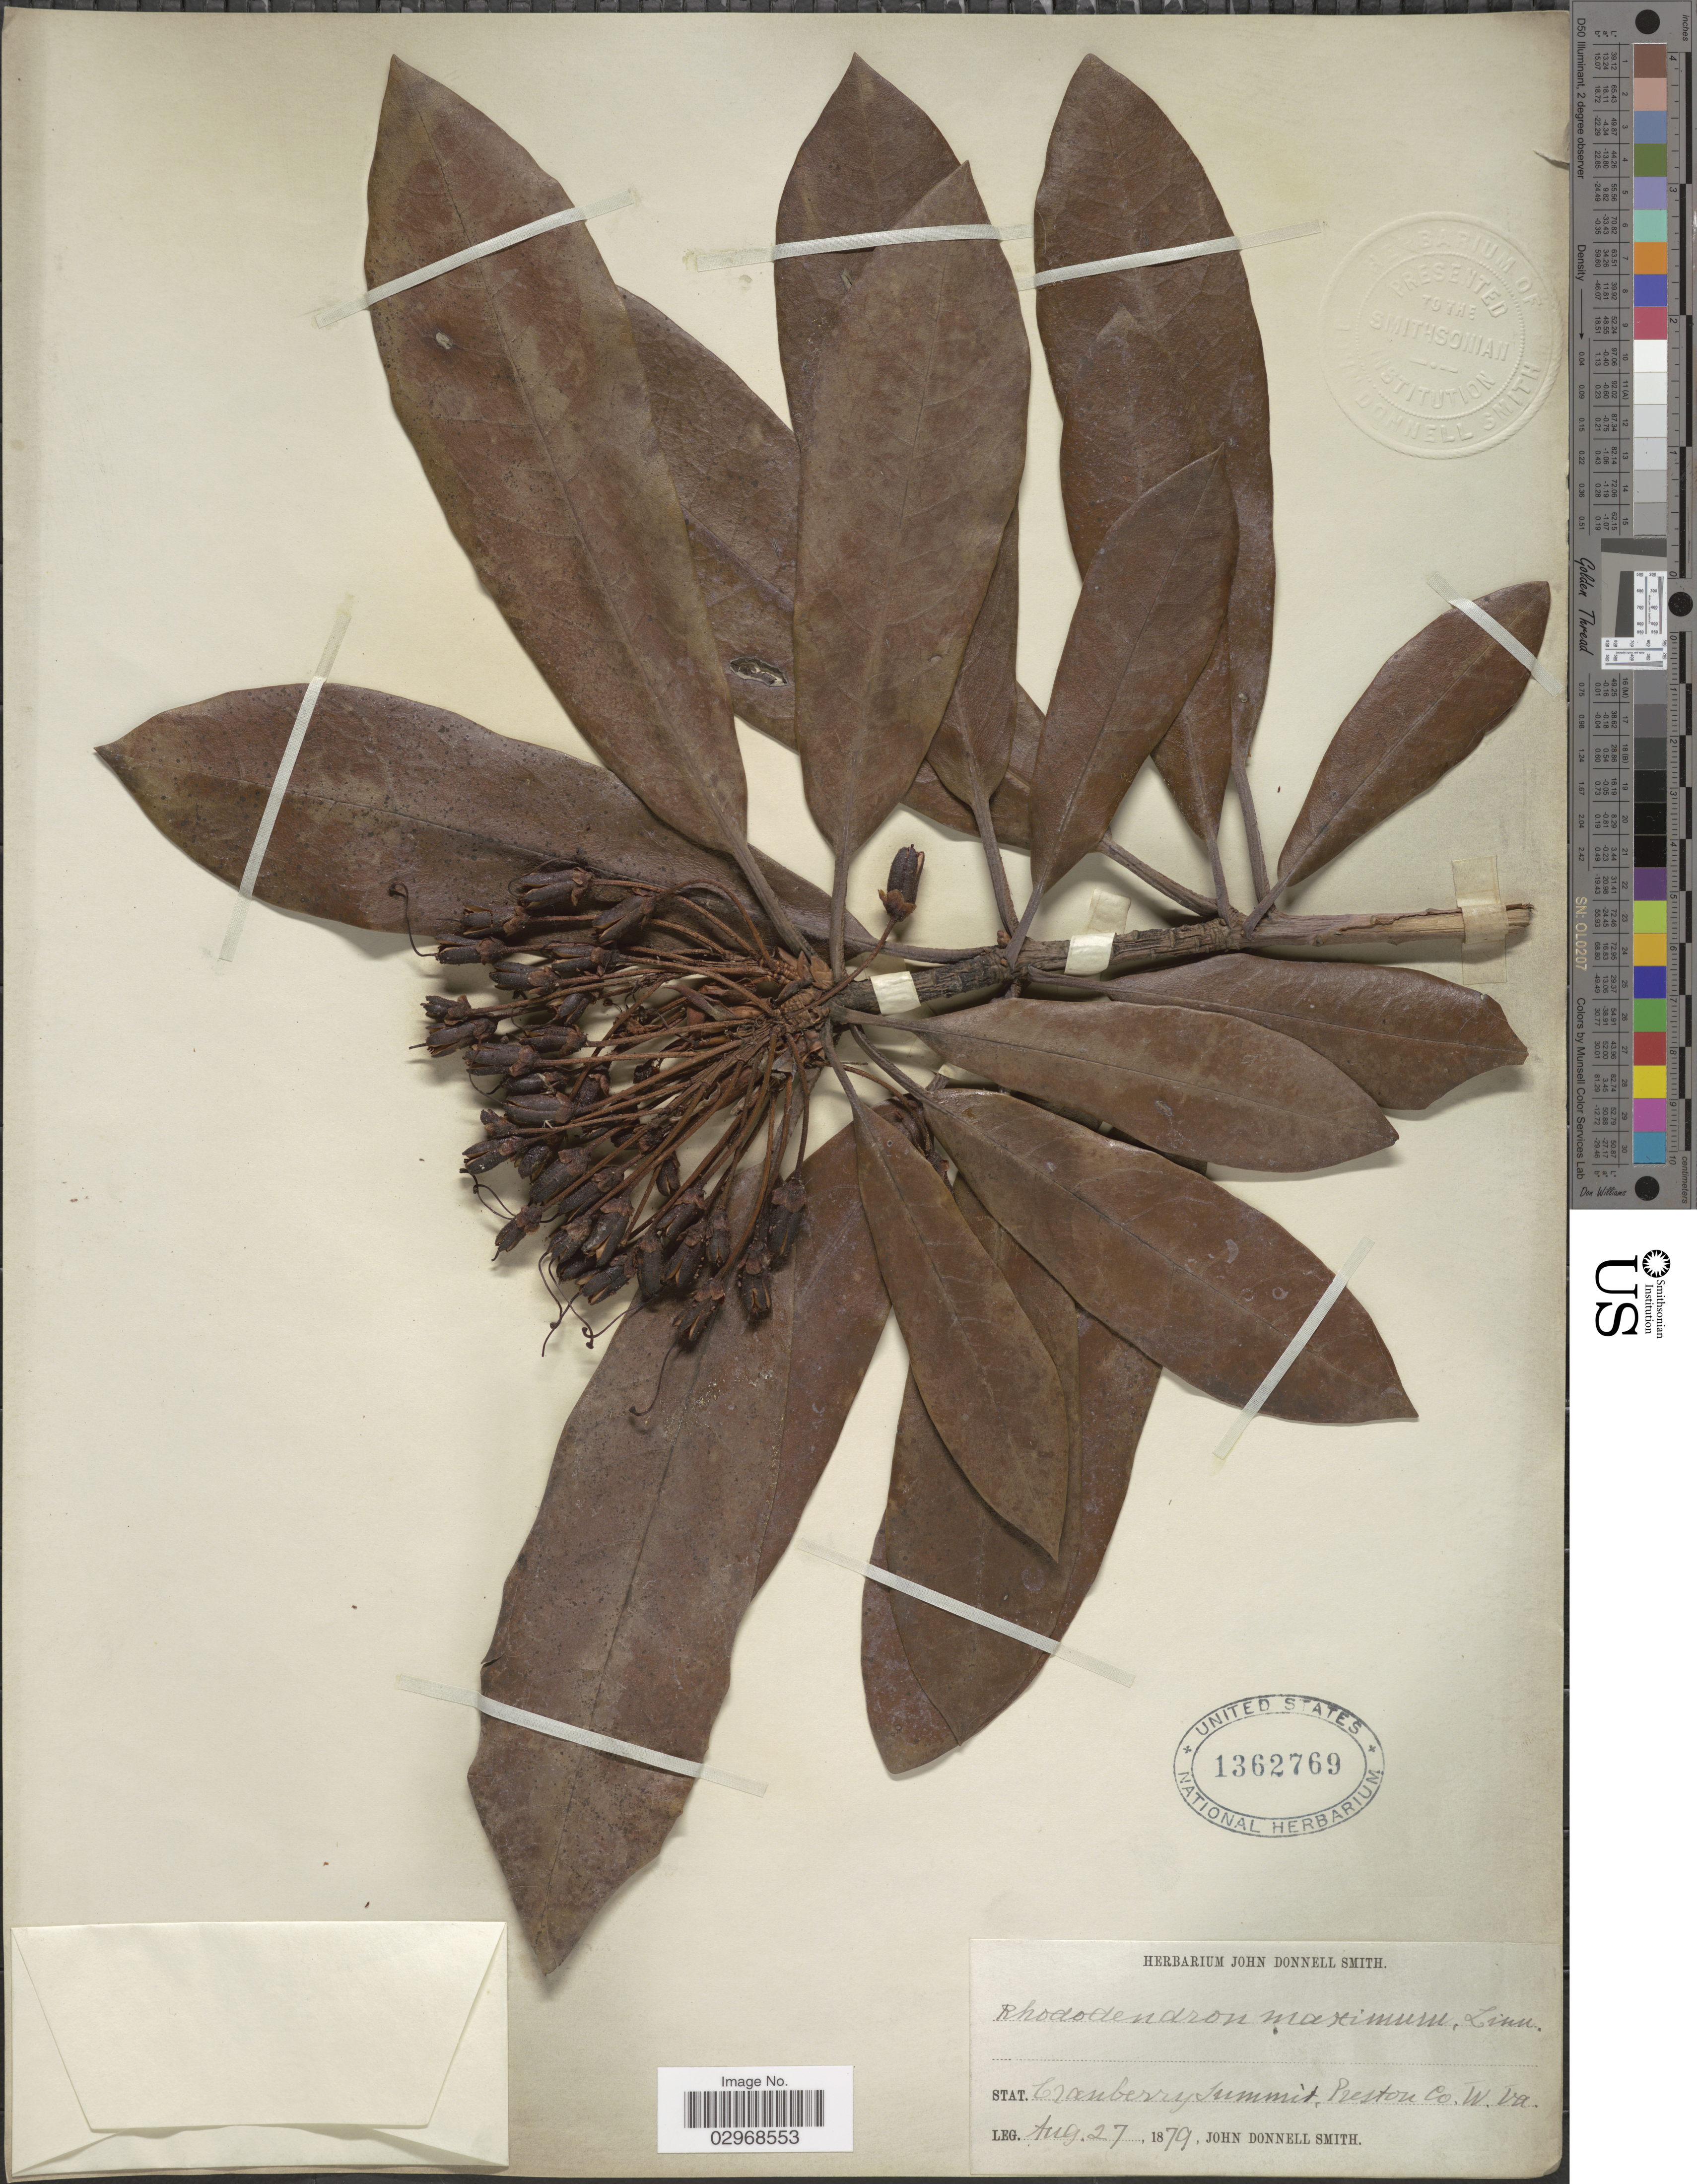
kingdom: Plantae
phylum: Tracheophyta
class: Magnoliopsida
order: Ericales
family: Ericaceae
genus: Rhododendron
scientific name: Rhododendron maximum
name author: L.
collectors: J. Donnell Smith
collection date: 1879-08-27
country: United States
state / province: West Virginia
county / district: Preston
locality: Stat. Cranberry Summit, Preston Co.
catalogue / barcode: US 1362769